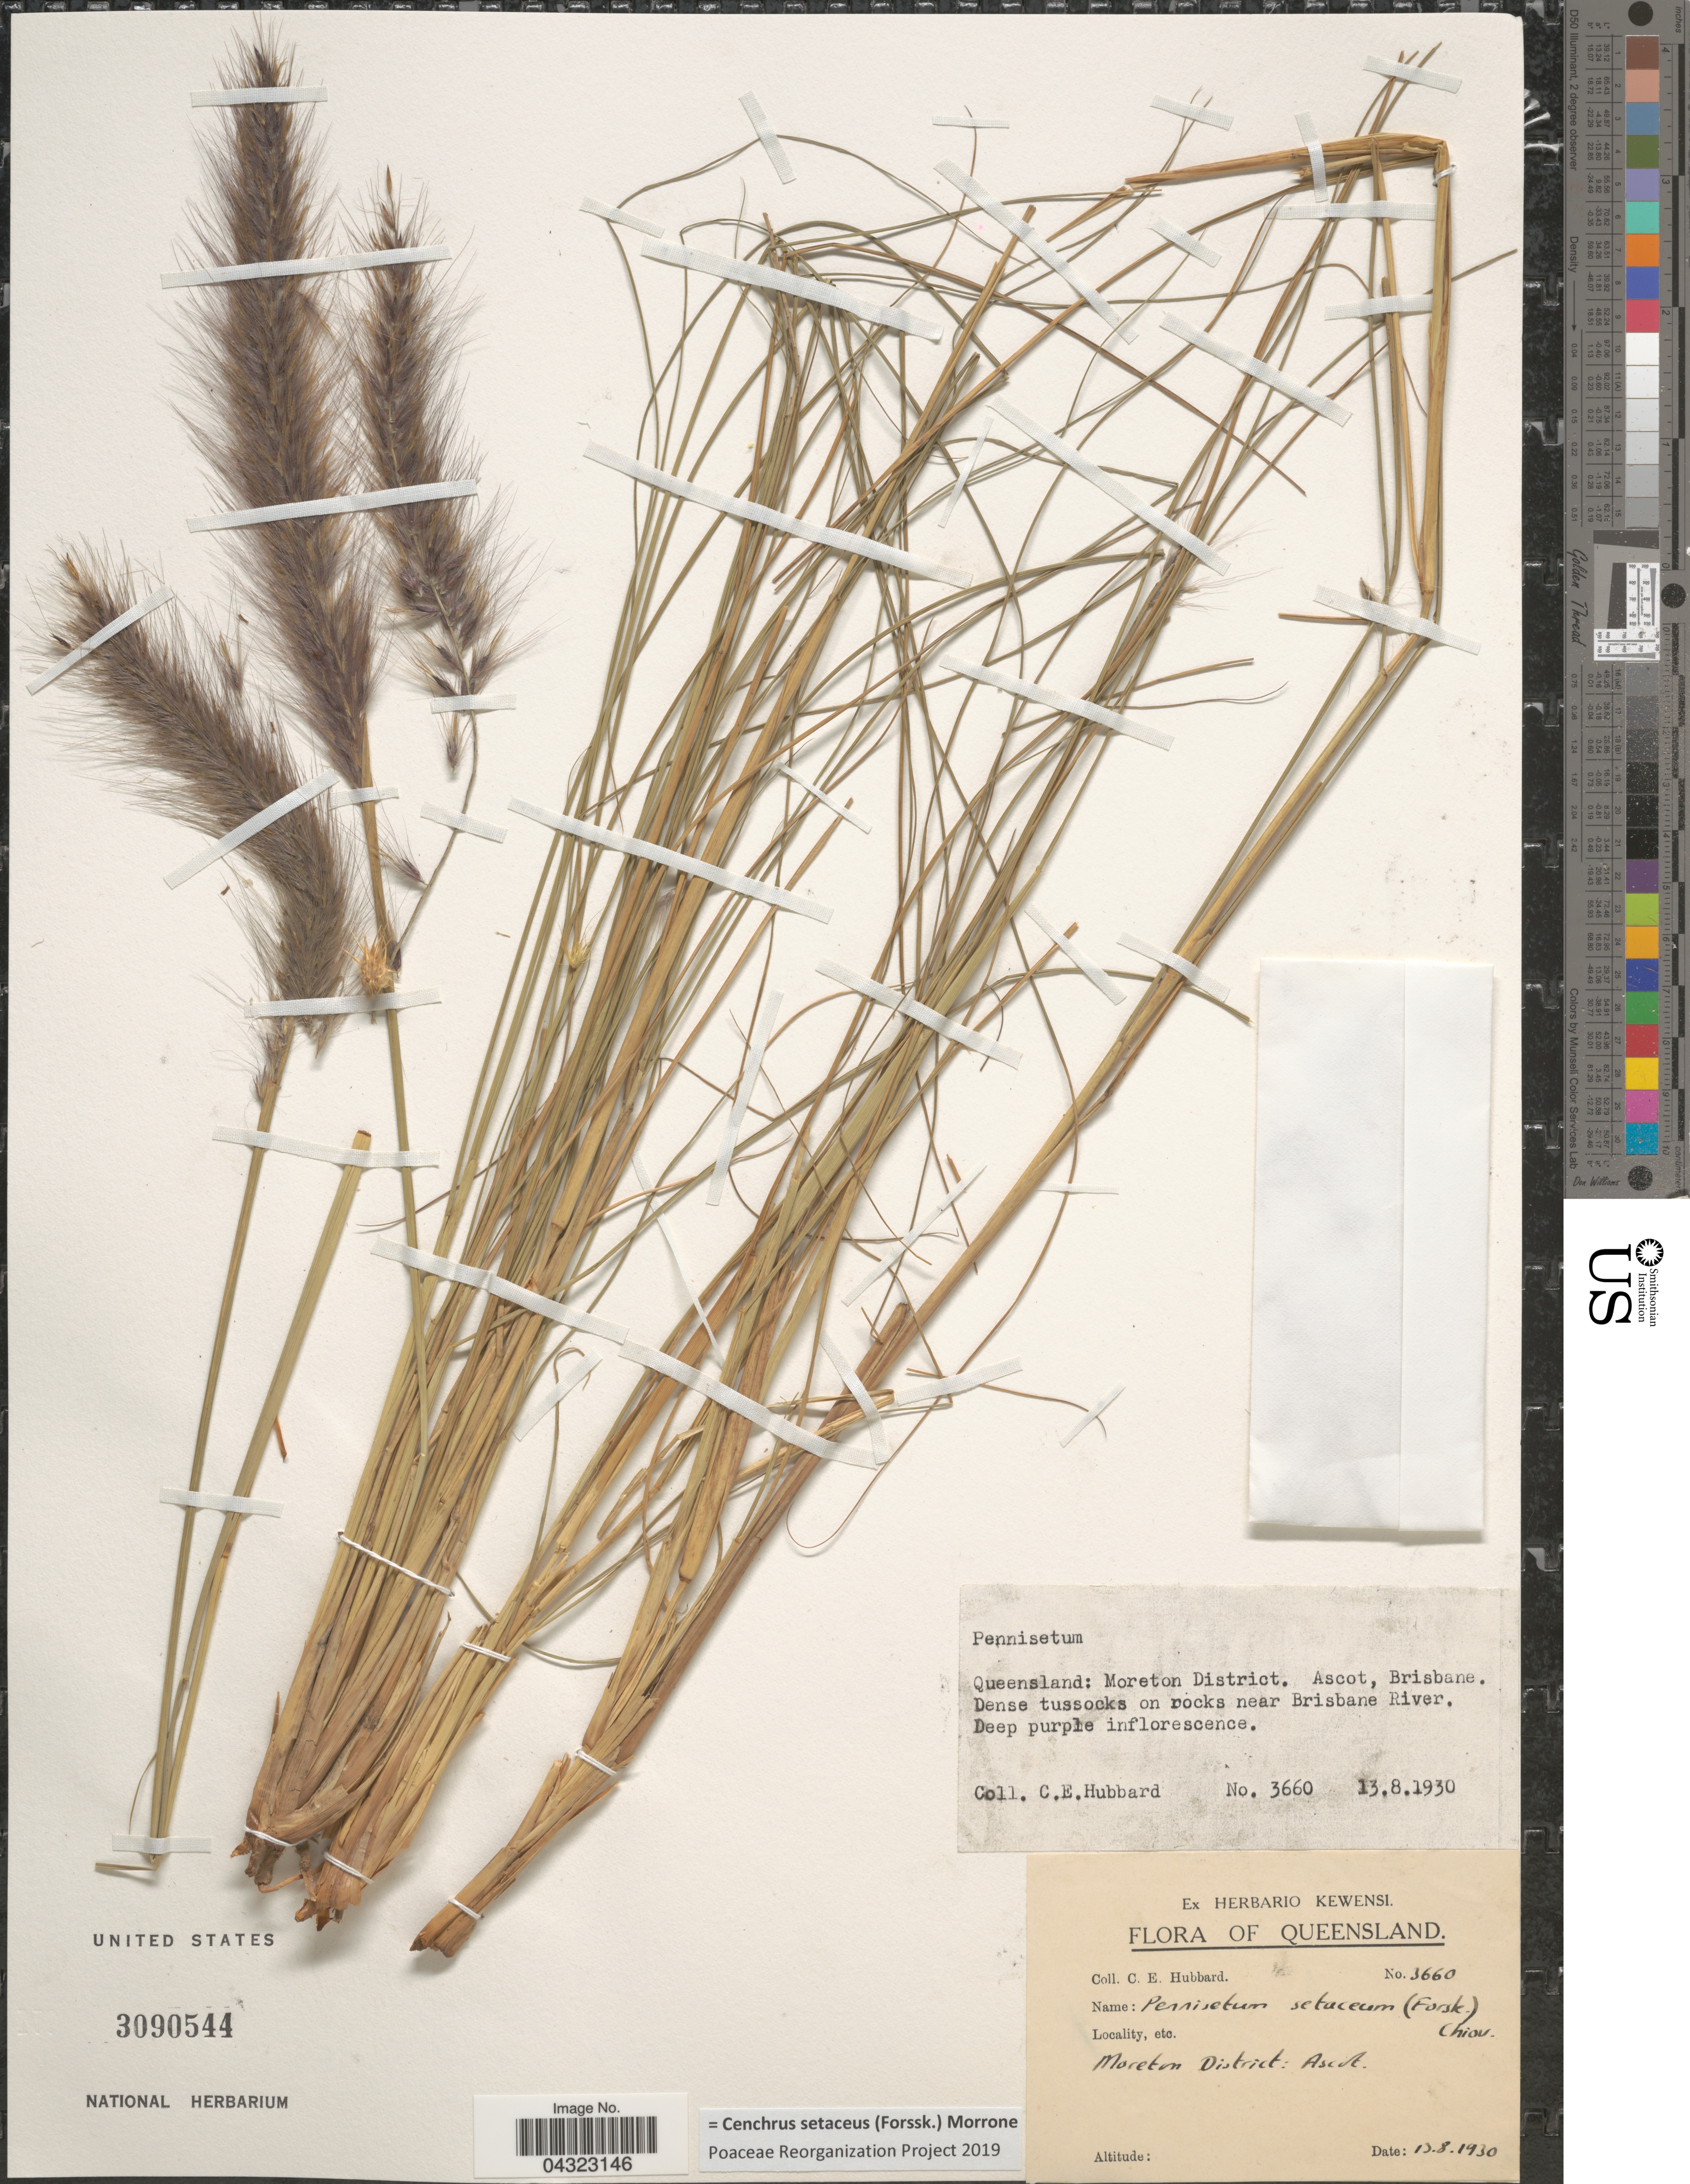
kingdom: Plantae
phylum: Tracheophyta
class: Liliopsida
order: Poales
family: Poaceae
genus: Cenchrus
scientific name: Cenchrus setaceus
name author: (Forssk.) Morrone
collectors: C. E. Hubbard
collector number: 3660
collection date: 1930-08-13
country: Australia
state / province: Queensland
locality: Moreton District: Ascot, Brisbane. Dense tussocks on rocks near Brisbane River.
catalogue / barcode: US 3090544